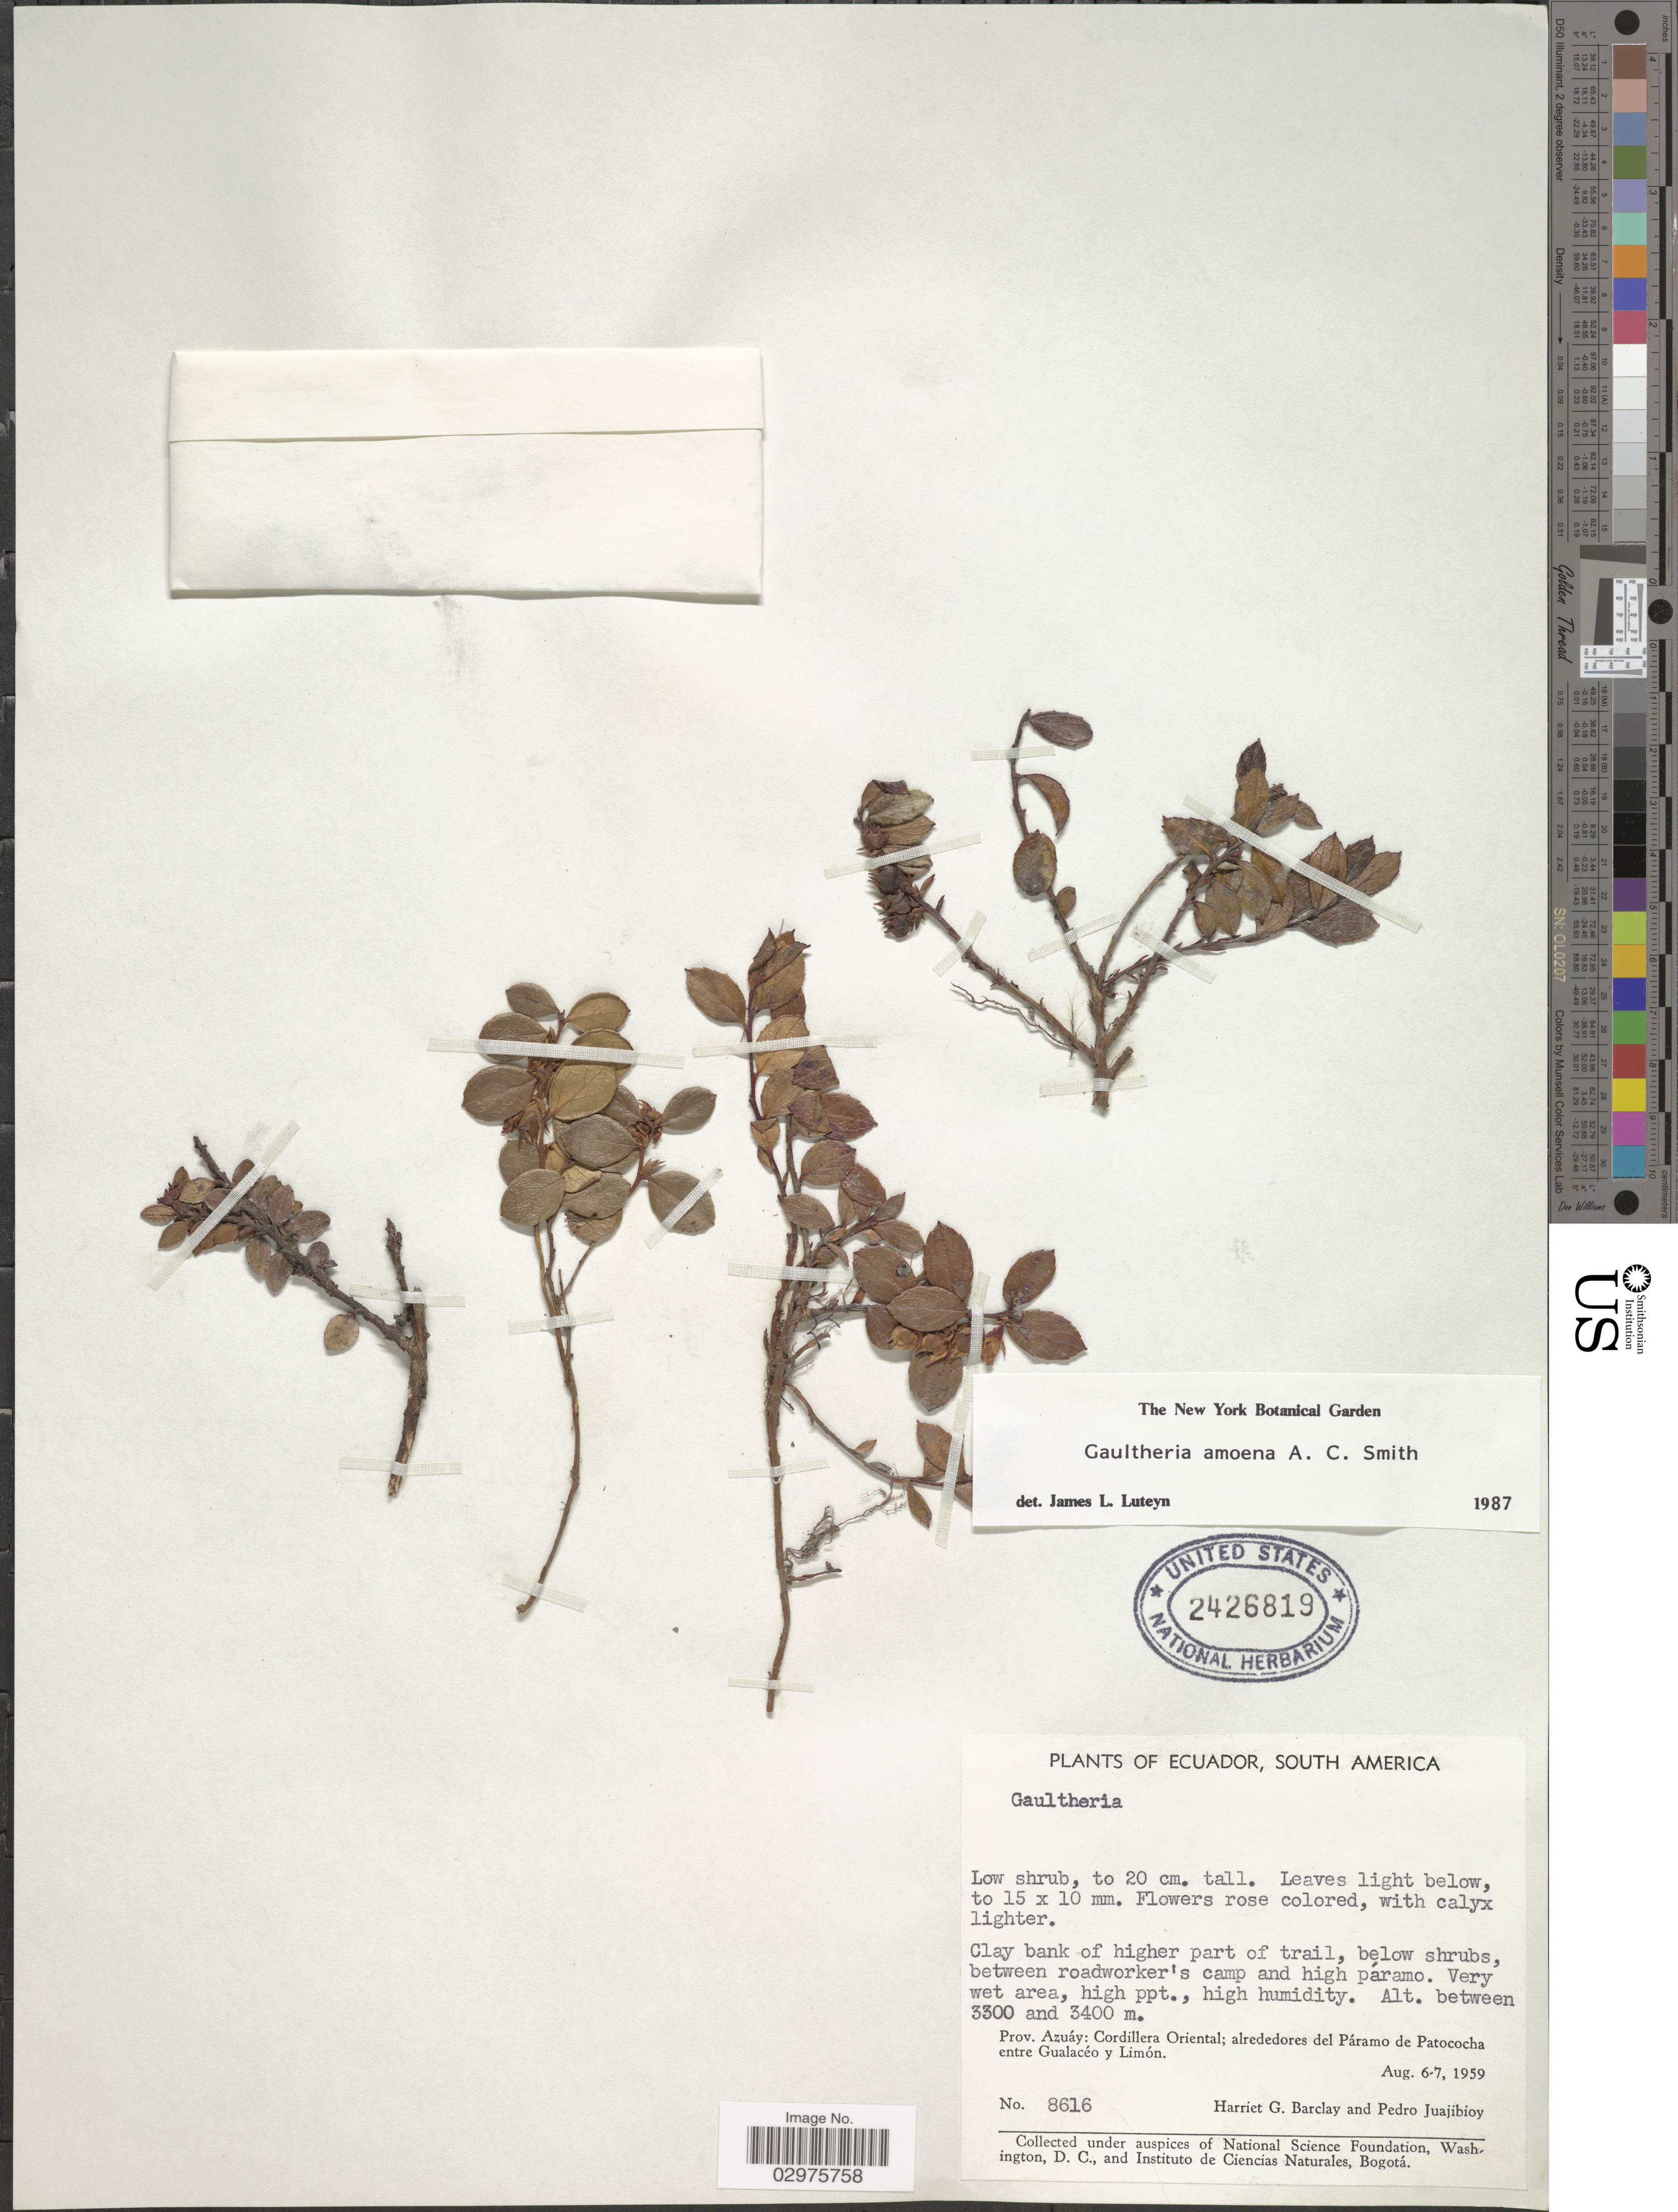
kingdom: Plantae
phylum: Tracheophyta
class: Magnoliopsida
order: Ericales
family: Ericaceae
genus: Gaultheria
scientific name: Gaultheria amoena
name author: A.C. Sm.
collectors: H. G. Barclay & P. Juajibioy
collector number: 8616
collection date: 1959-08-06/1959-08-07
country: Ecuador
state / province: Azuay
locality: Cordillera Oriental; alrededores del Páramo de Patococha entre Gualacéo y Limón.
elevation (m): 3300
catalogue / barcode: US 2426819